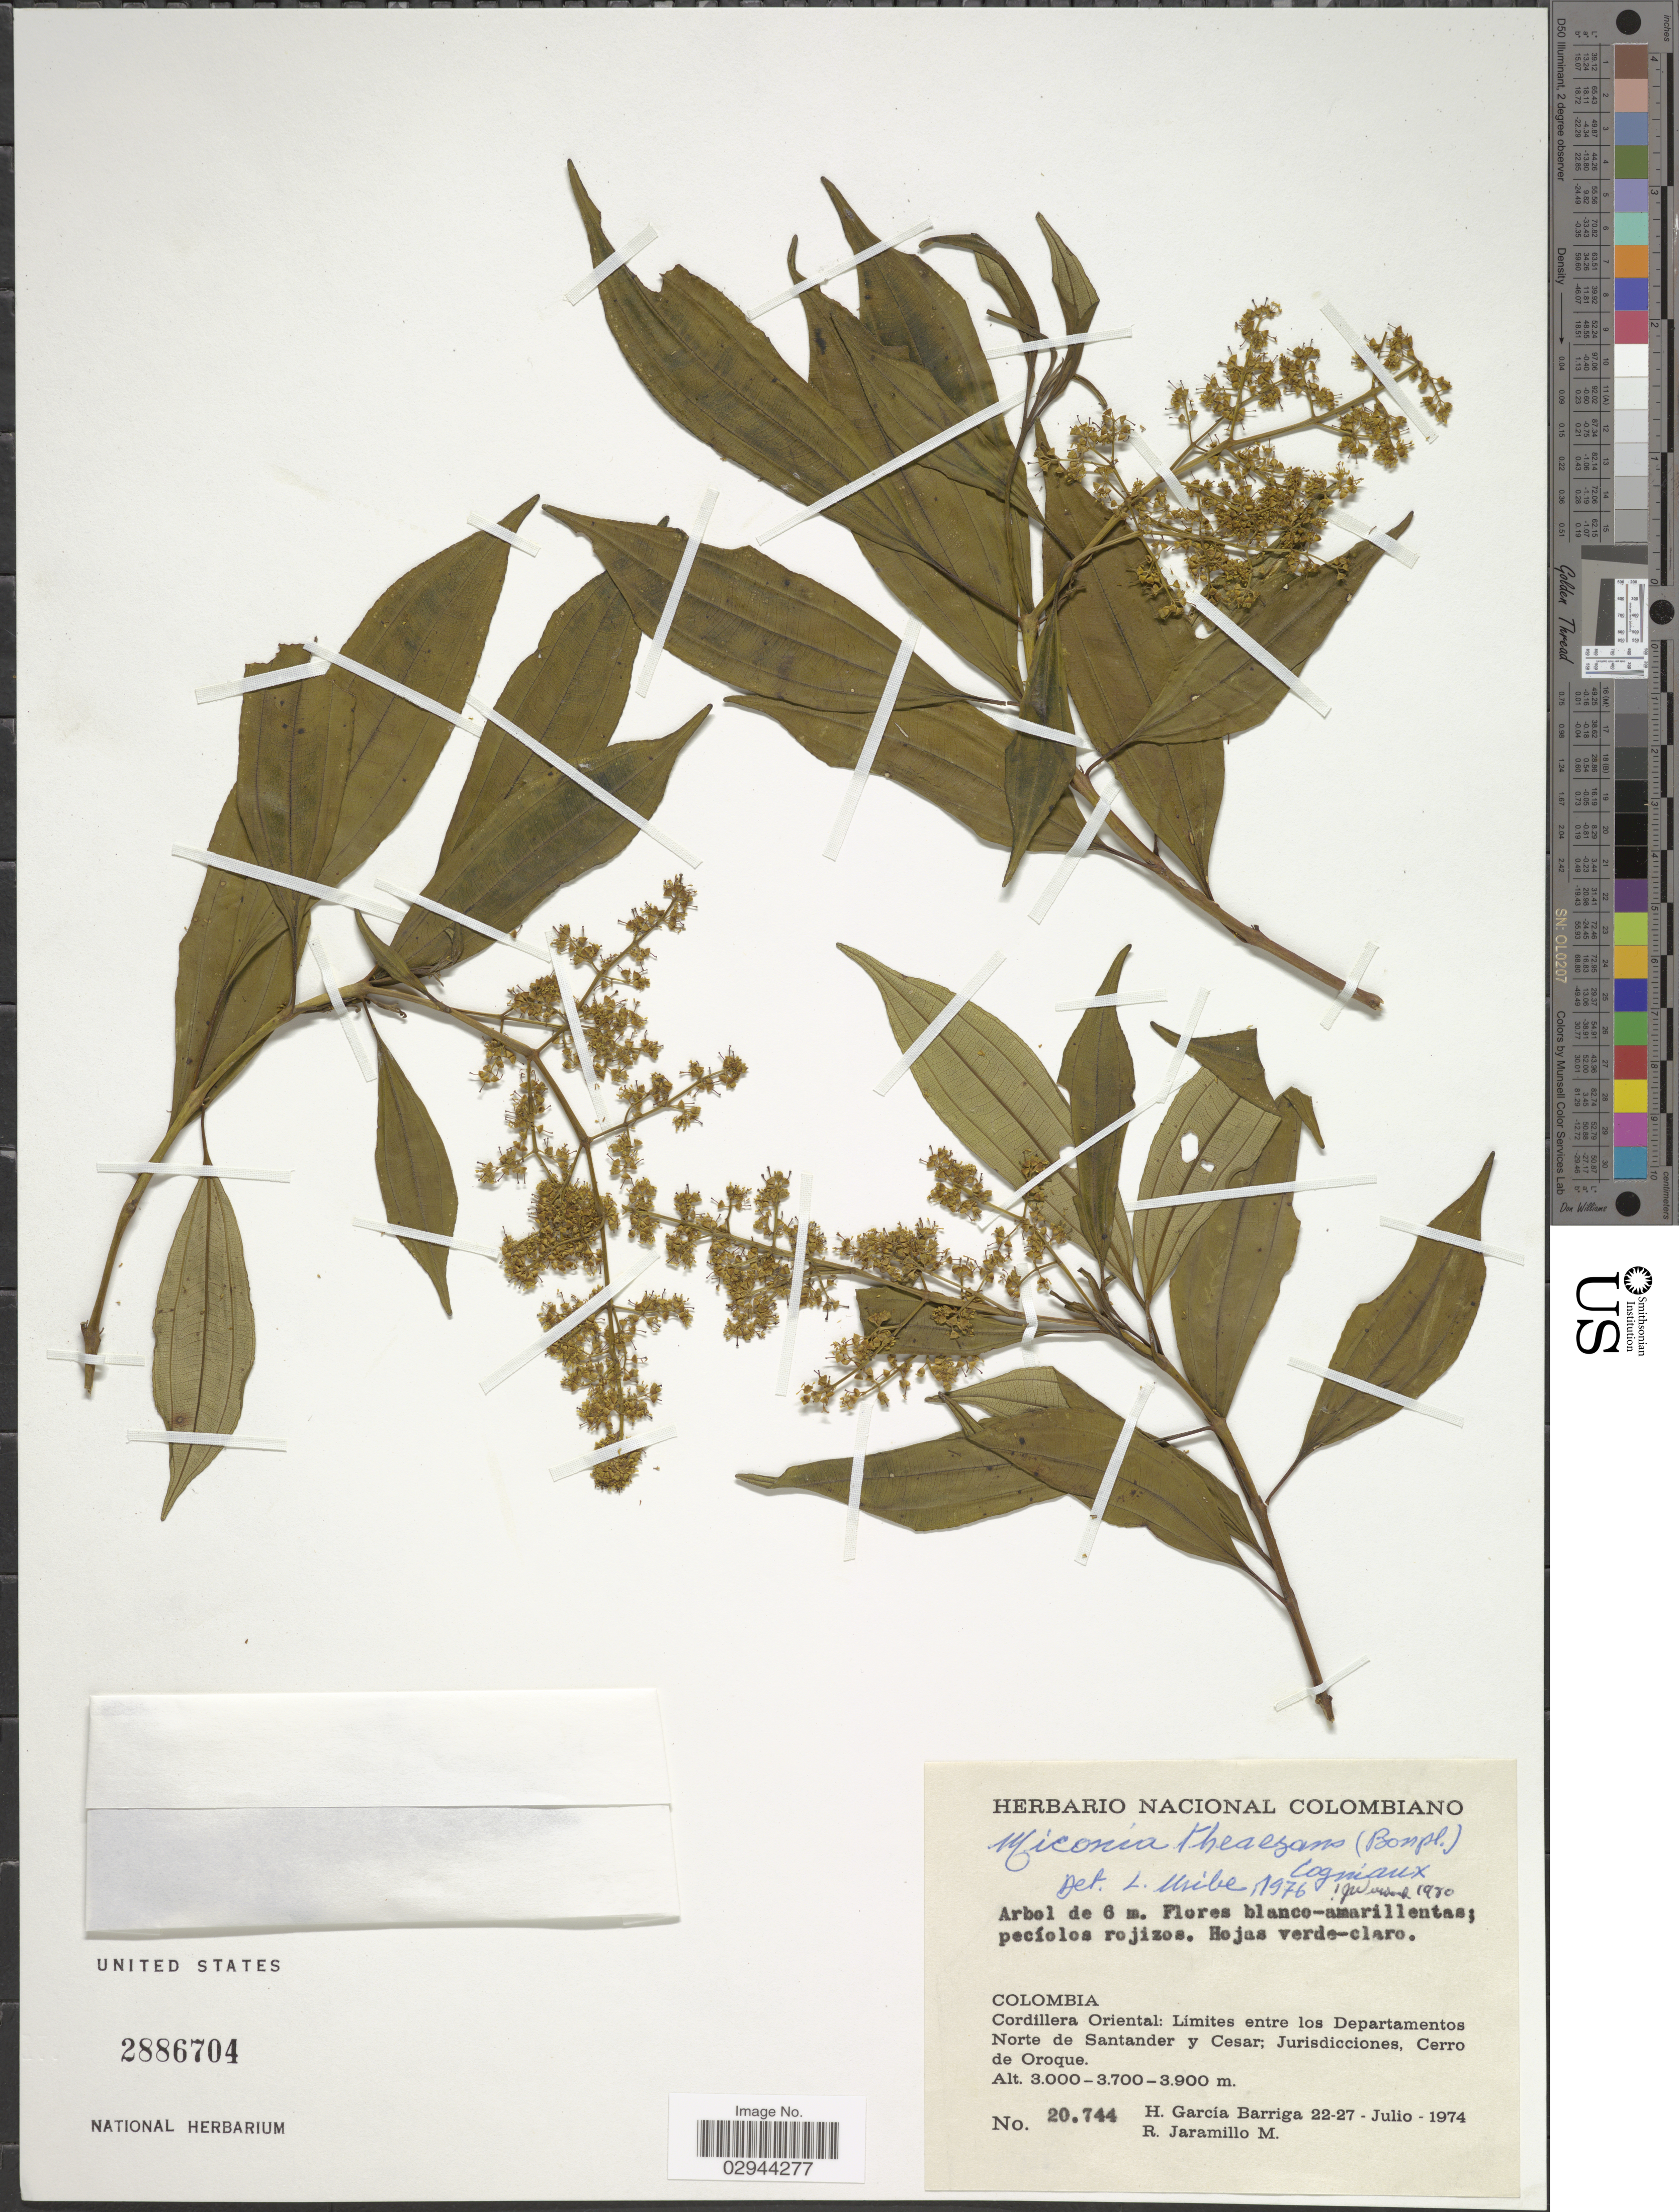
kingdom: Plantae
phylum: Tracheophyta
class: Magnoliopsida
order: Myrtales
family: Melastomataceae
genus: Miconia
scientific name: Miconia theizans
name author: (Bonpl.) Cogn.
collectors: H. García Barriga & R. Jaramillo M.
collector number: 20744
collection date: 1974-07-22/1974-07-27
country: Colombia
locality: Cordillera Oriental, Limites entre los Departamentos Norte de Santander y Cesar, Jurisdicciones, Cerro de Oroque.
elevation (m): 3000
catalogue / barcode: US 2886704